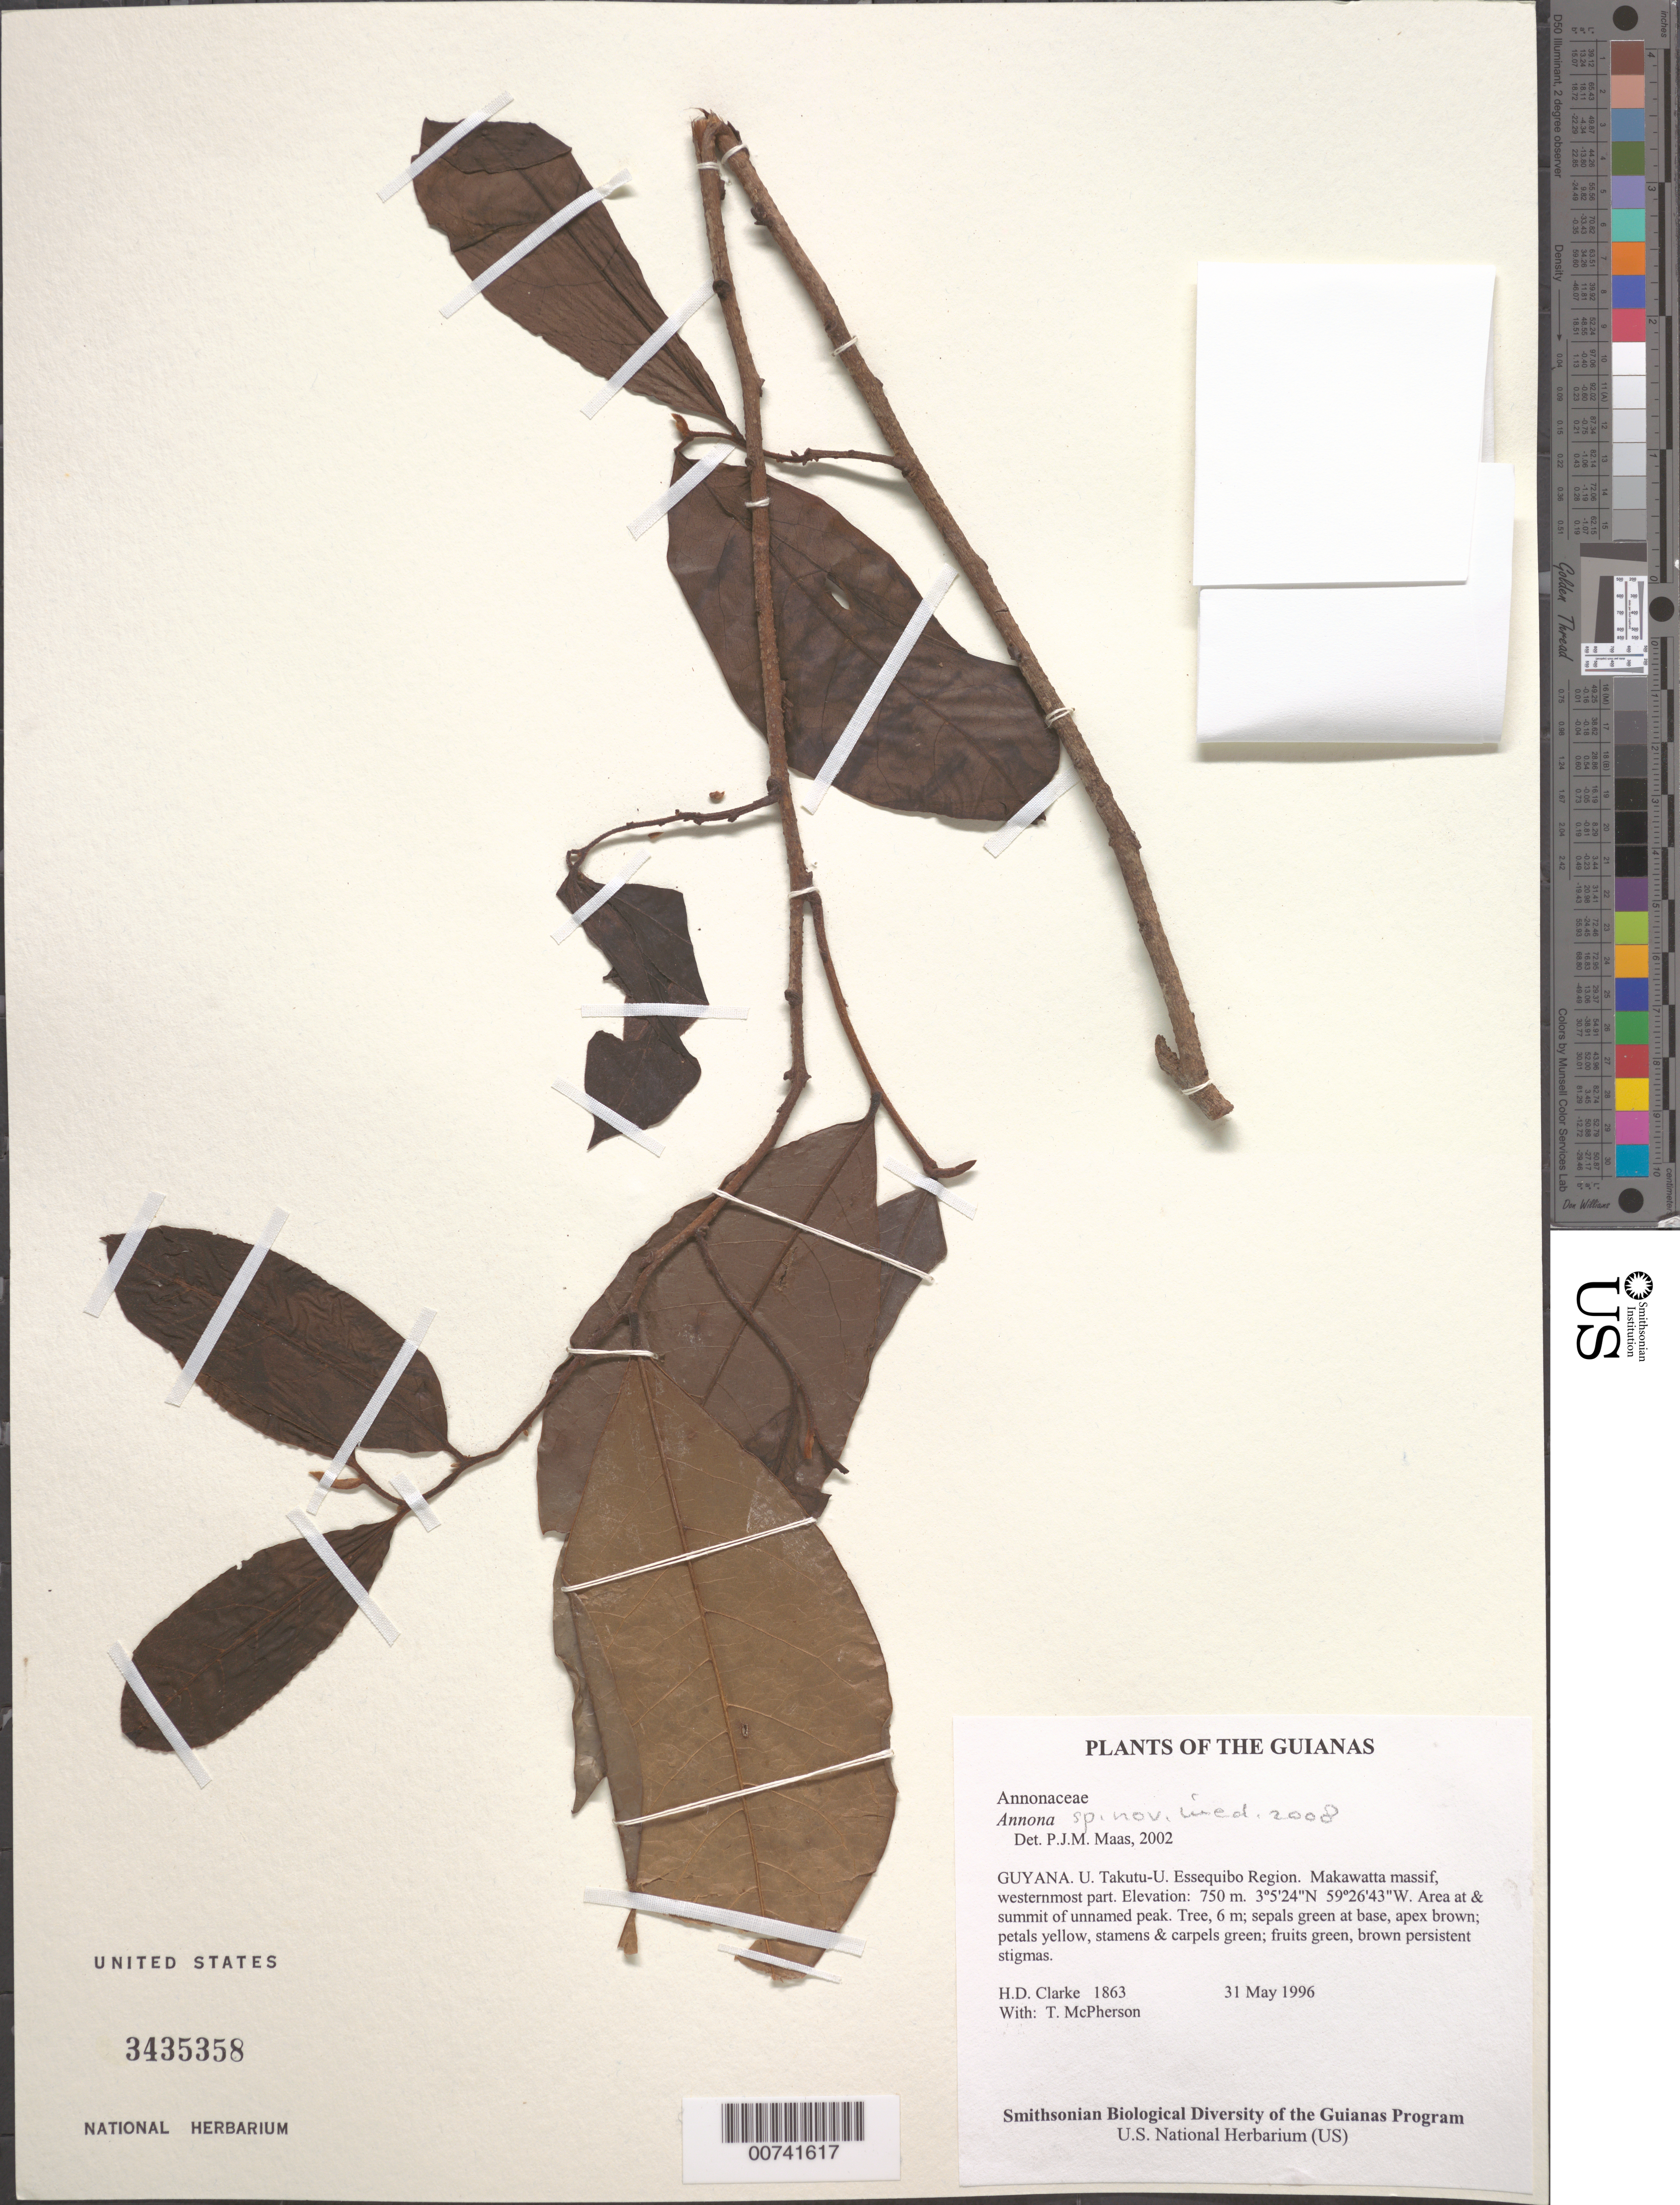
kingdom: Plantae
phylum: Tracheophyta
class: Magnoliopsida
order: Magnoliales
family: Annonaceae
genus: Annona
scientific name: Annona imparilis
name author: H. Rainer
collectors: H. D. Clarke & T. McPherson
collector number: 1863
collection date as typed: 31 May 1996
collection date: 1996-05-31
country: Guyana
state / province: U. Takutu-U. Essequibo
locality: Makawatta massif, westernmost part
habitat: Area at & summit of unnamed peak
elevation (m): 250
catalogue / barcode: US 3435358